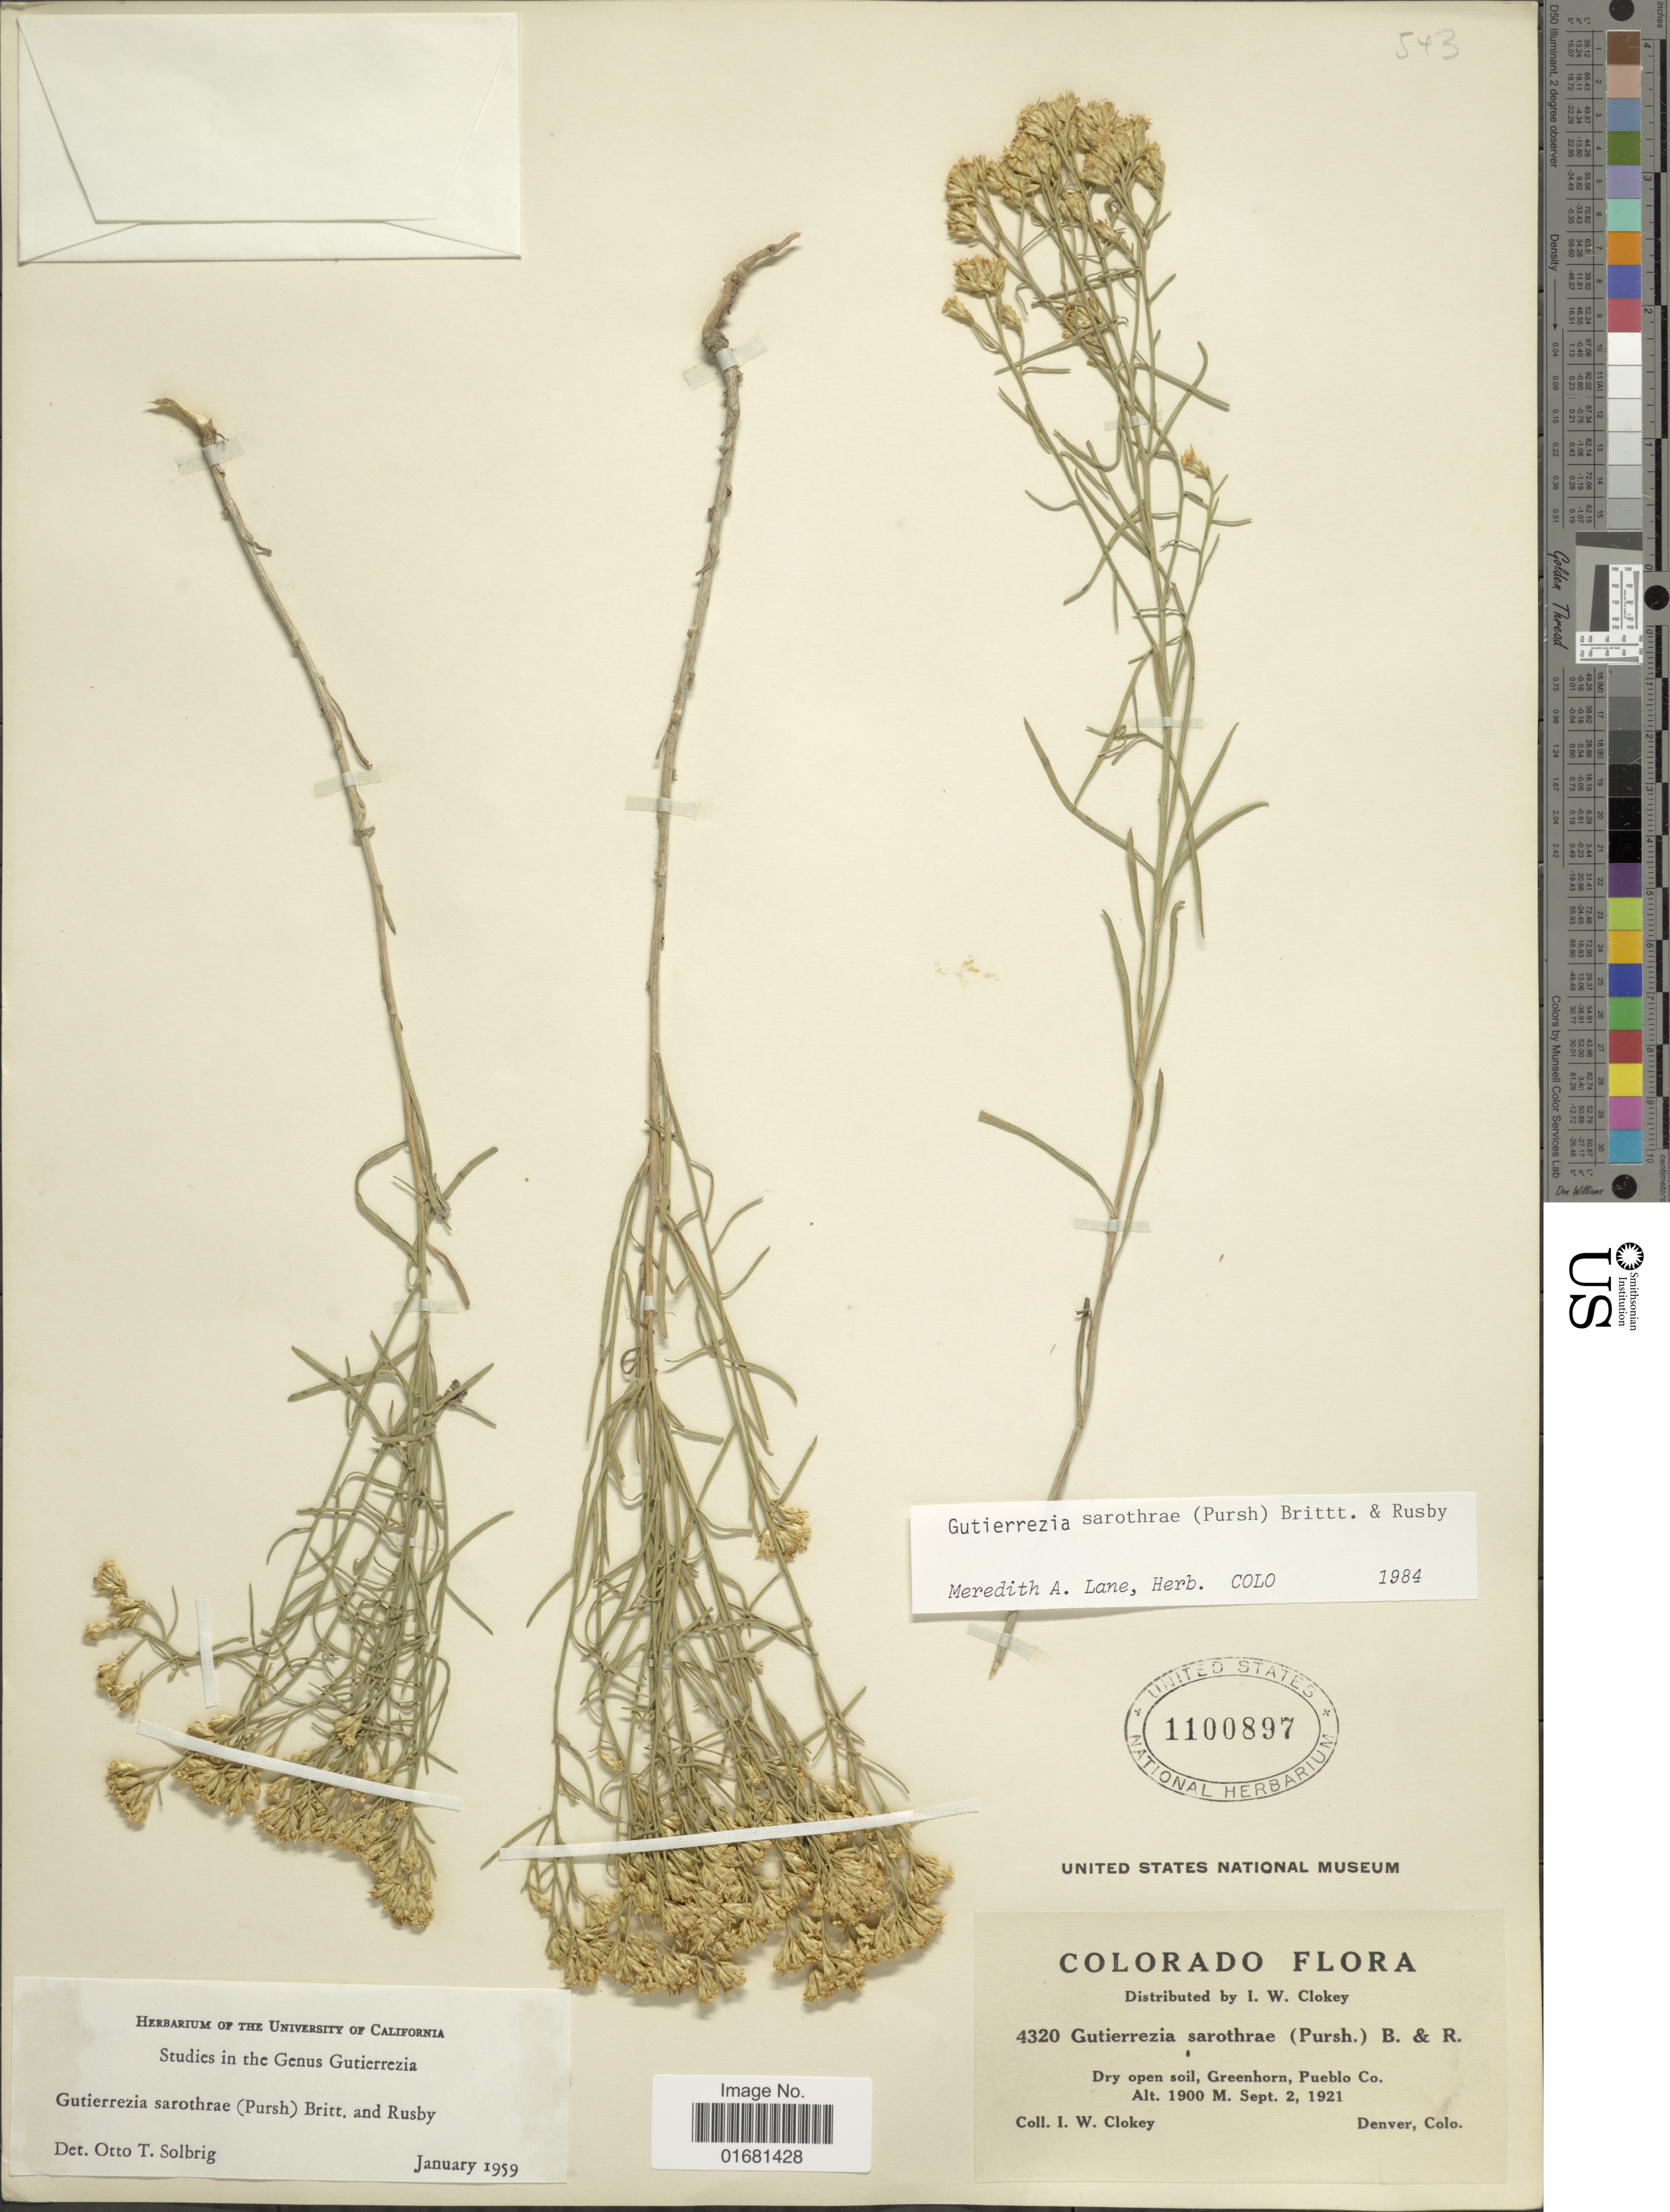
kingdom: Plantae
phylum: Tracheophyta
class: Magnoliopsida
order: Asterales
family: Asteraceae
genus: Gutierrezia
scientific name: Gutierrezia sarothrae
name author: (Pursh) Britton & Rusby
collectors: I. W. Clokey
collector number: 4320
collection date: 1921-09-02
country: United States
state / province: Colorado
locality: Greenhorn, Pueblo Co. Colorado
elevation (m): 1900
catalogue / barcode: US 1100897